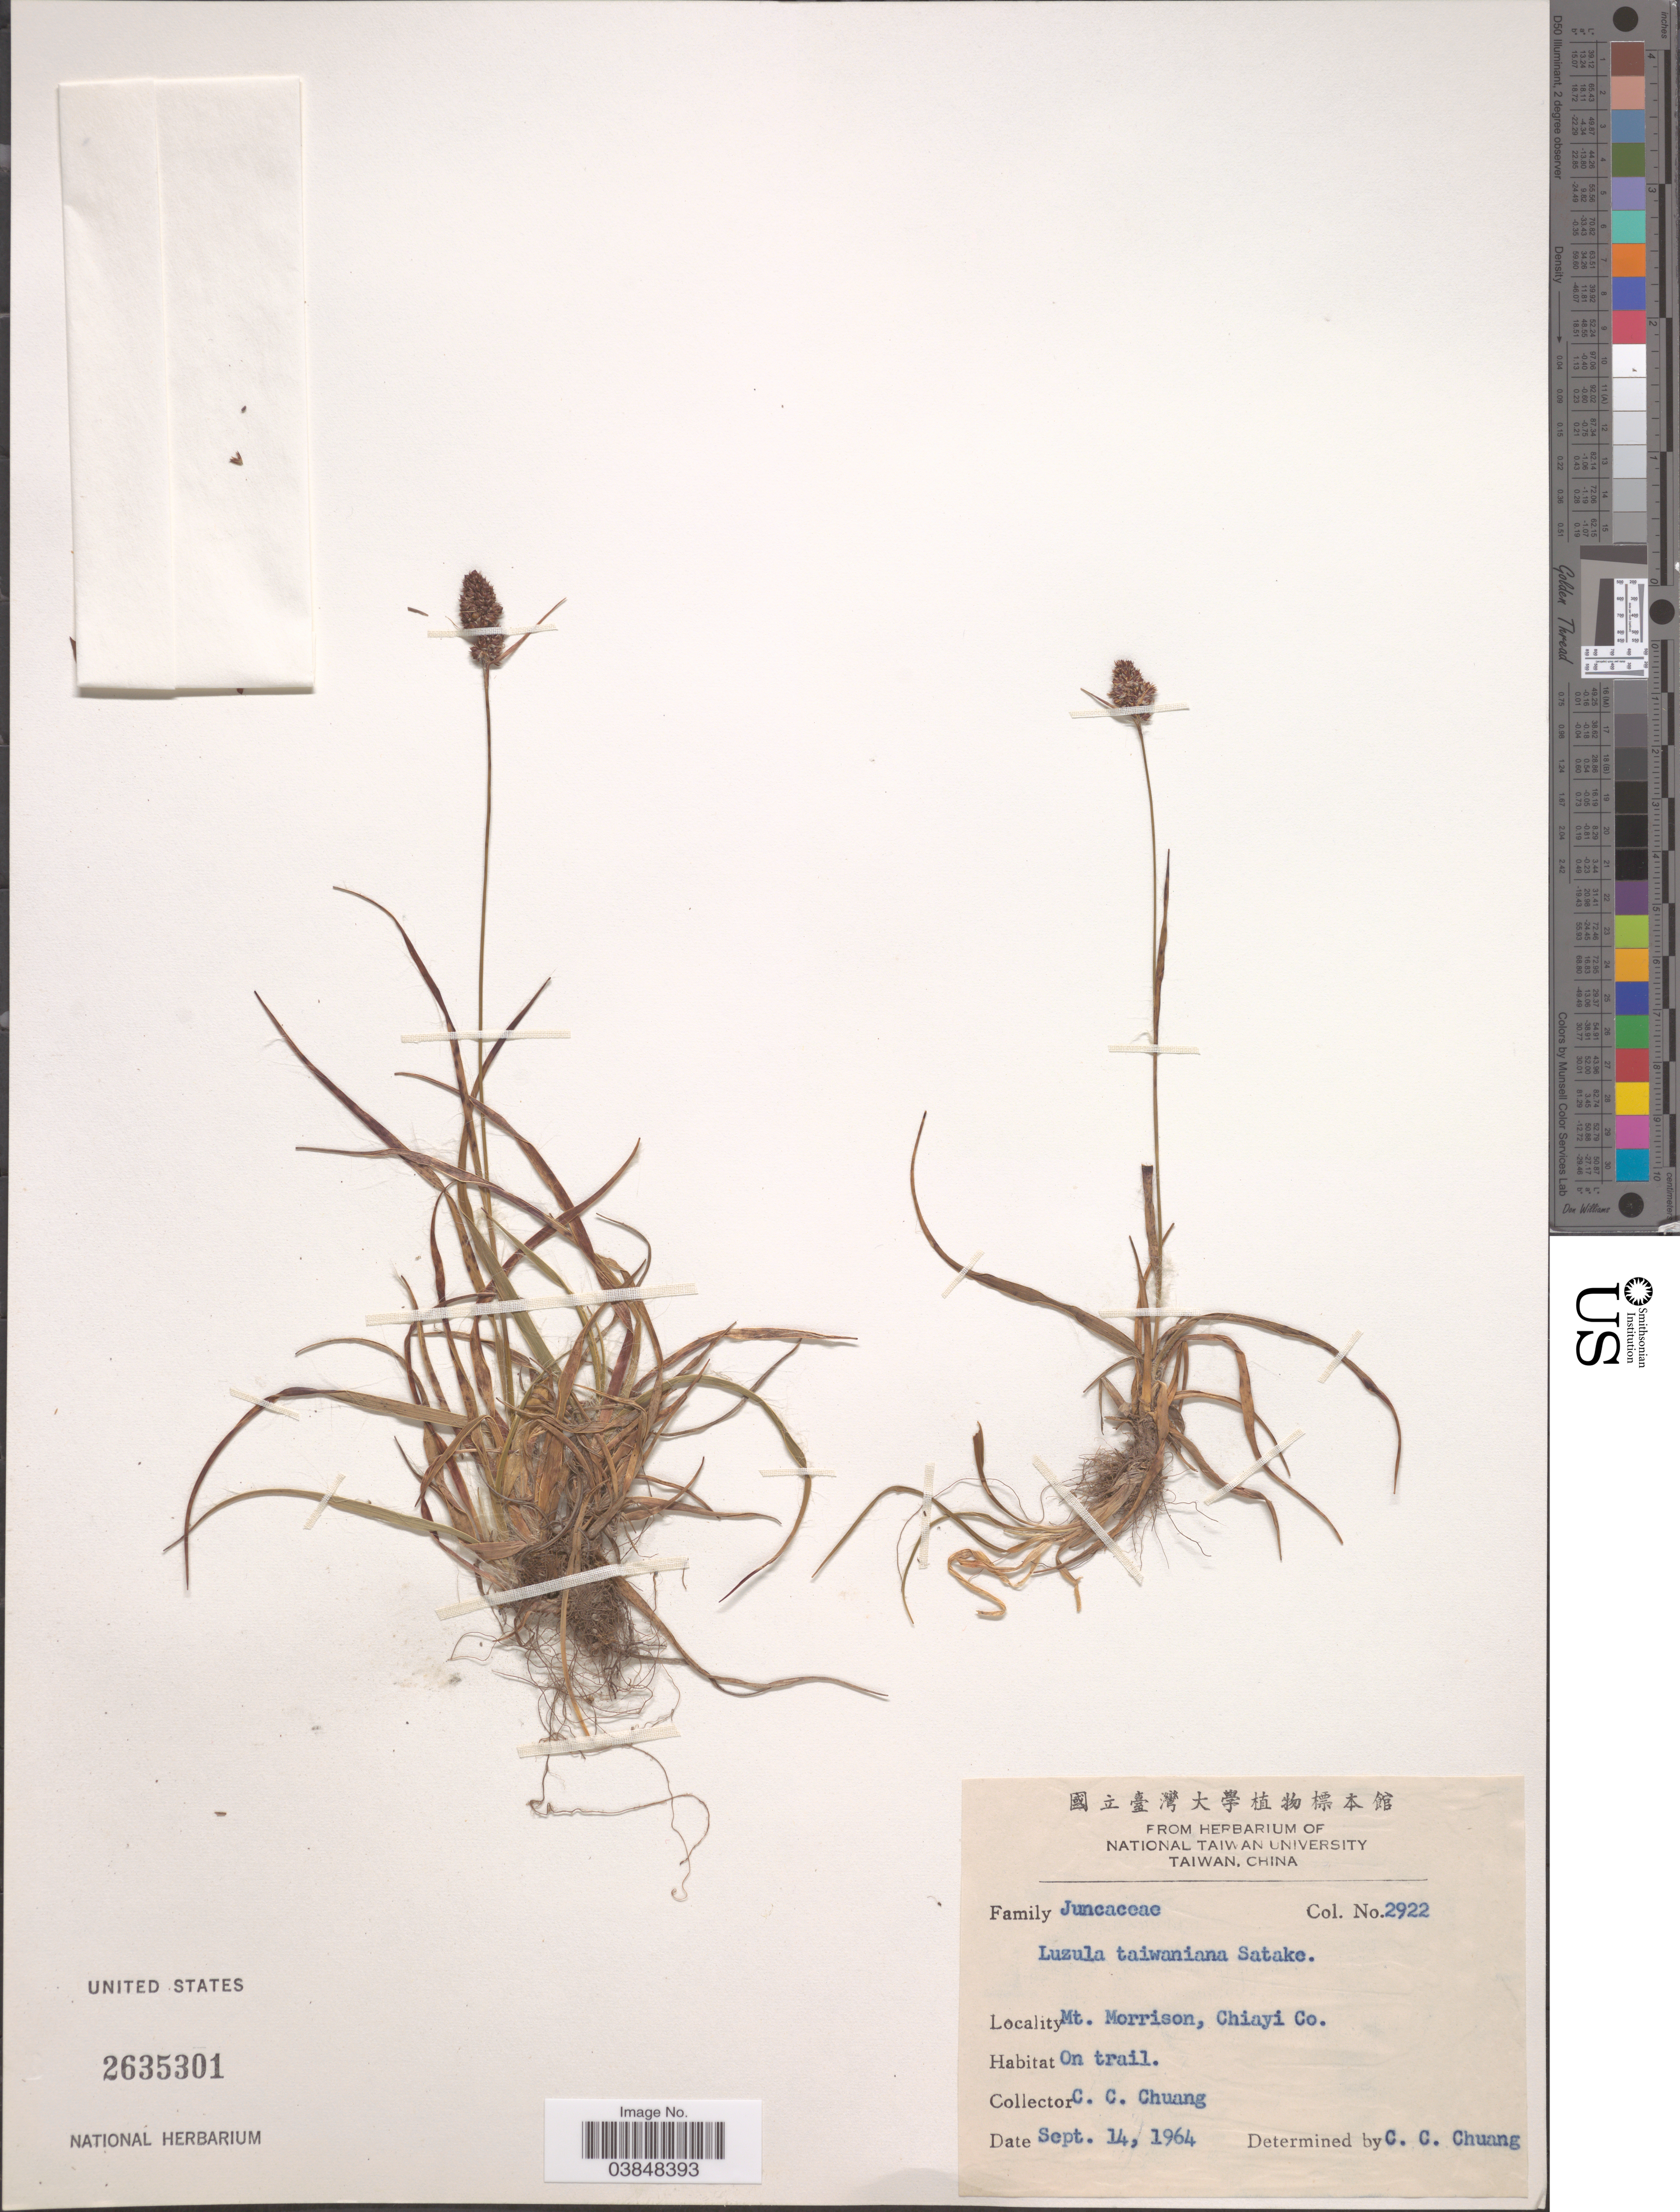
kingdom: Plantae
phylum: Tracheophyta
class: Liliopsida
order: Poales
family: Juncaceae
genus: Luzula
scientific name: Luzula taiwaniana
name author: Satake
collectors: C. C. Chuang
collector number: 2922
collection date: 1964-09-14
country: Taiwan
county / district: Chiayi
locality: Mt. Morrison, Chiayi Co. On trail.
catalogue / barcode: US 2635301